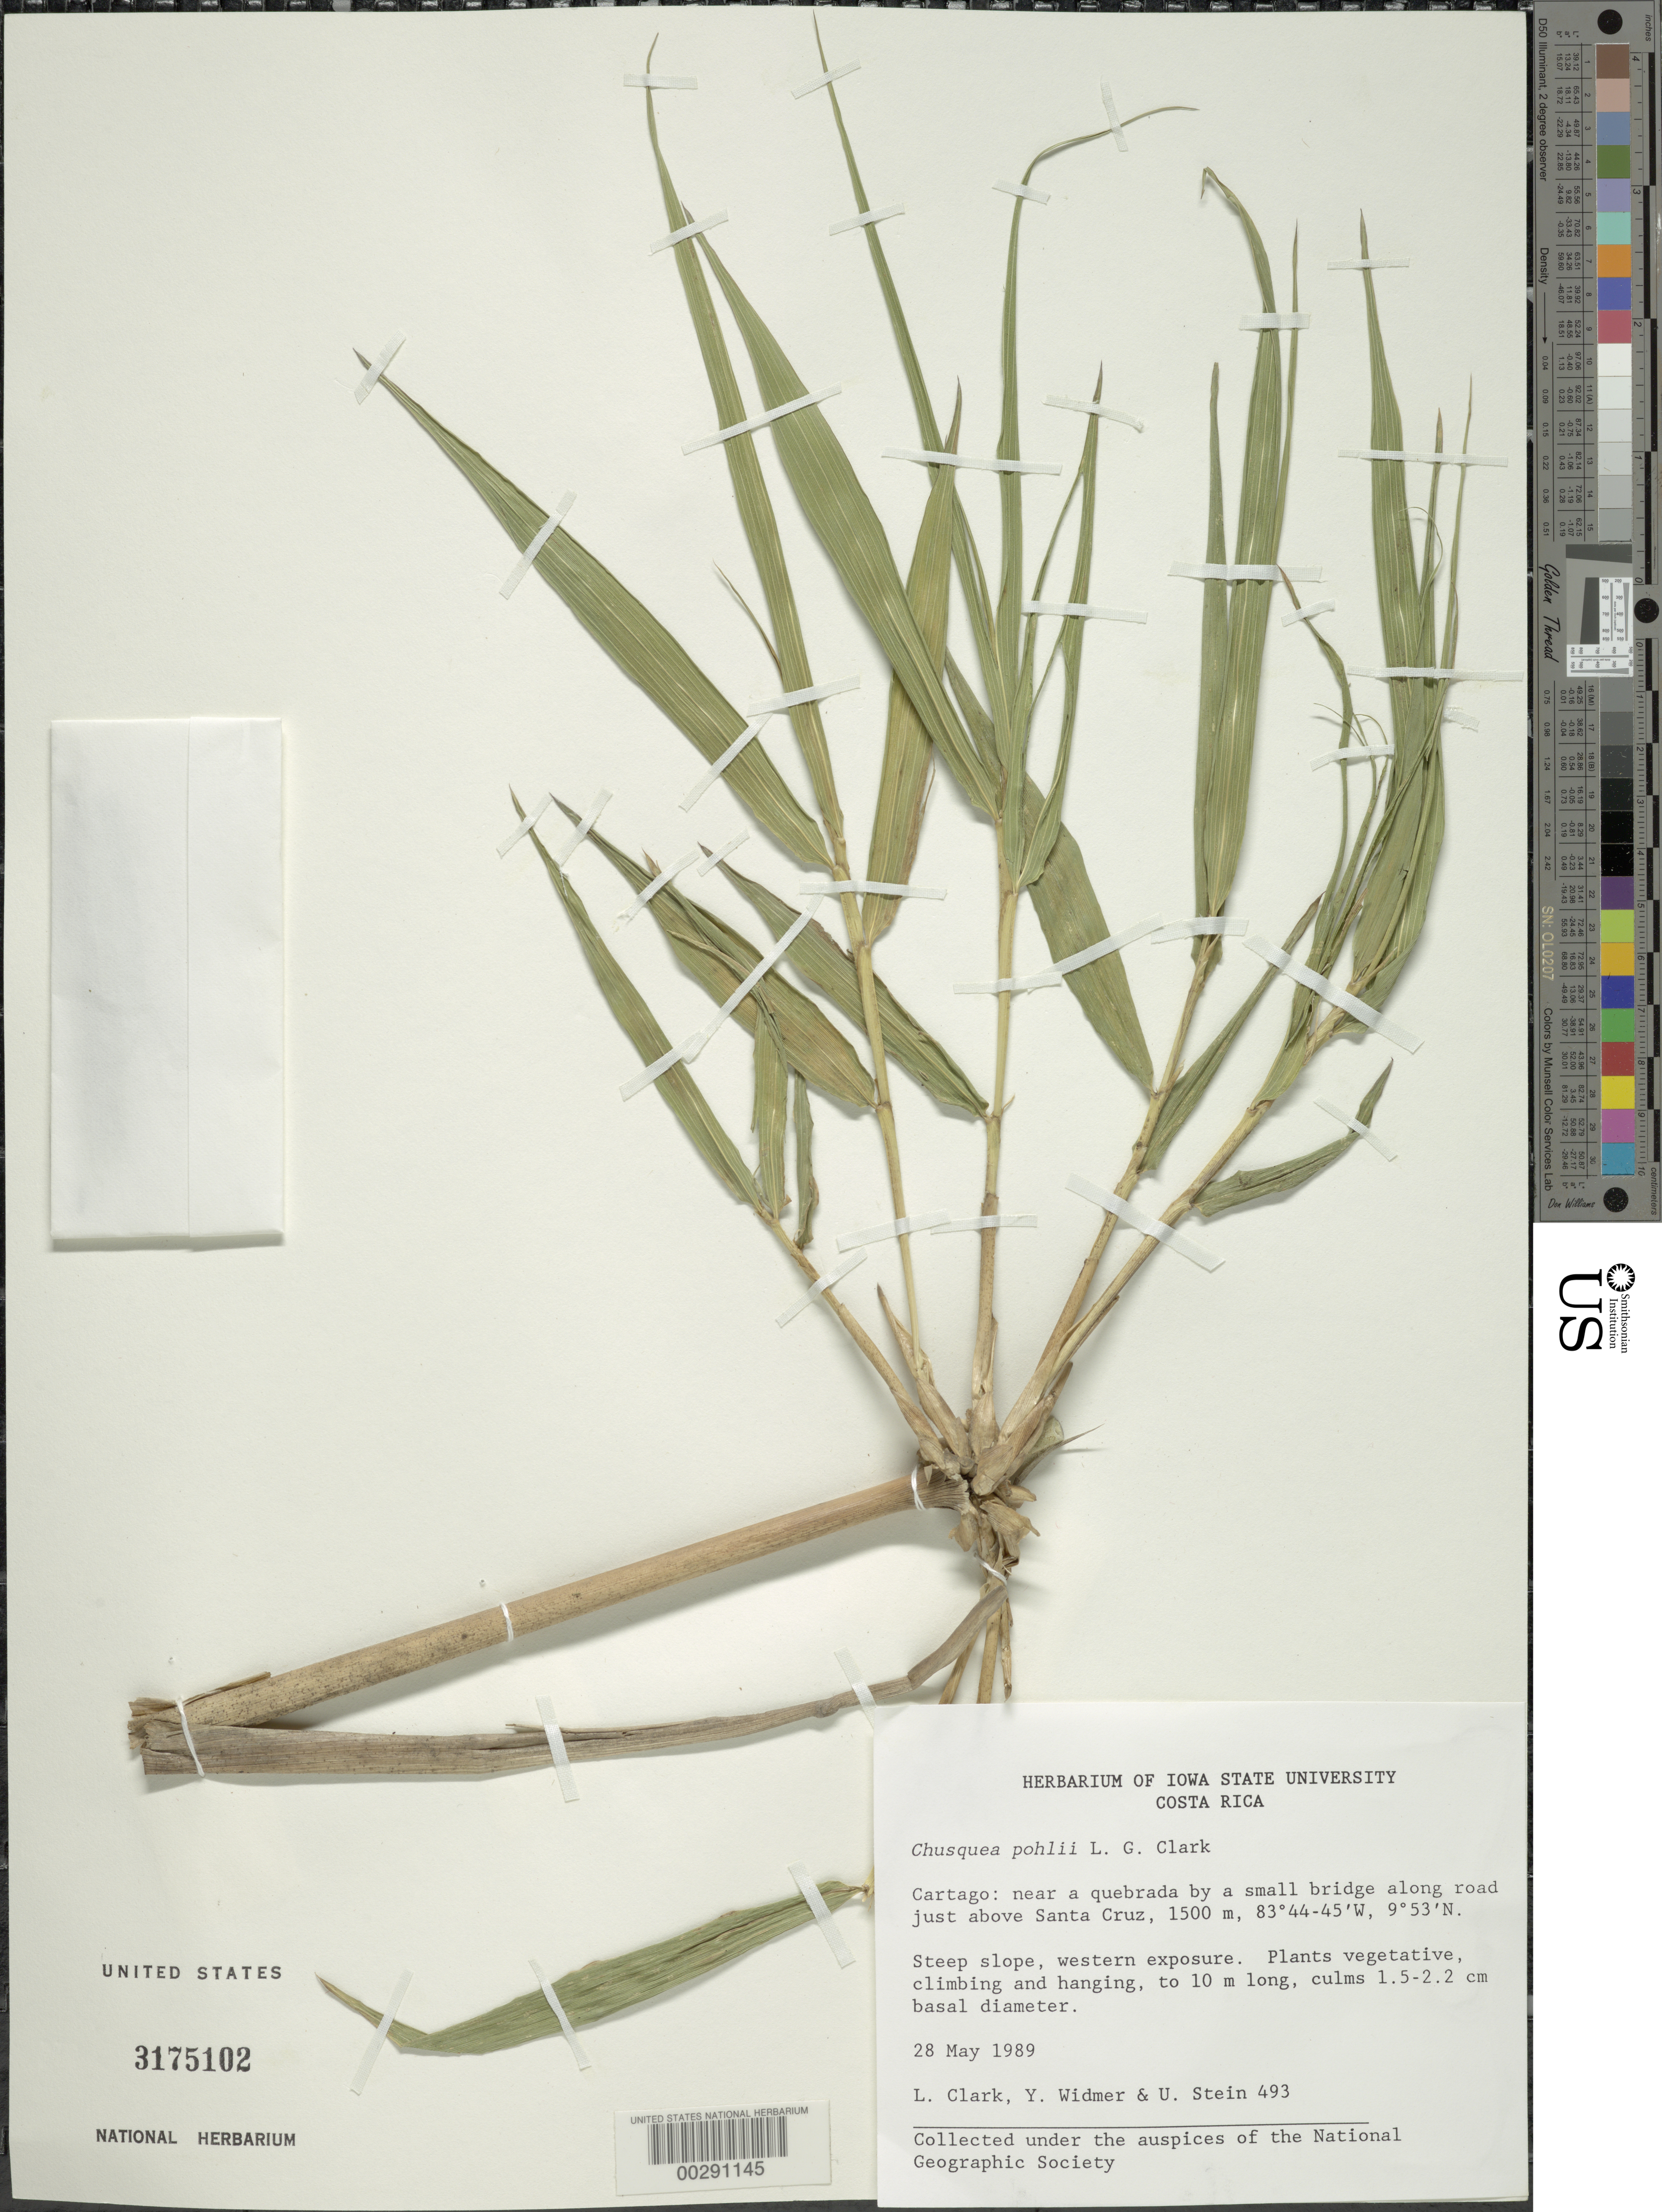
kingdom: Plantae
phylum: Tracheophyta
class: Liliopsida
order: Poales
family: Poaceae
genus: Chusquea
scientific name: Chusquea pohlii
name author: L.G. Clark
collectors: L. G. Clark, Y. Widmer & U. Stein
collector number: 493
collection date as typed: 28 May 1989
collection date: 1989-05-28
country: Costa Rica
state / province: Cartago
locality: Near a quebrada by a small bridge along road just above Santa Cruz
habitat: Steep slope, western exposure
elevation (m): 1500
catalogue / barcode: US 3175102